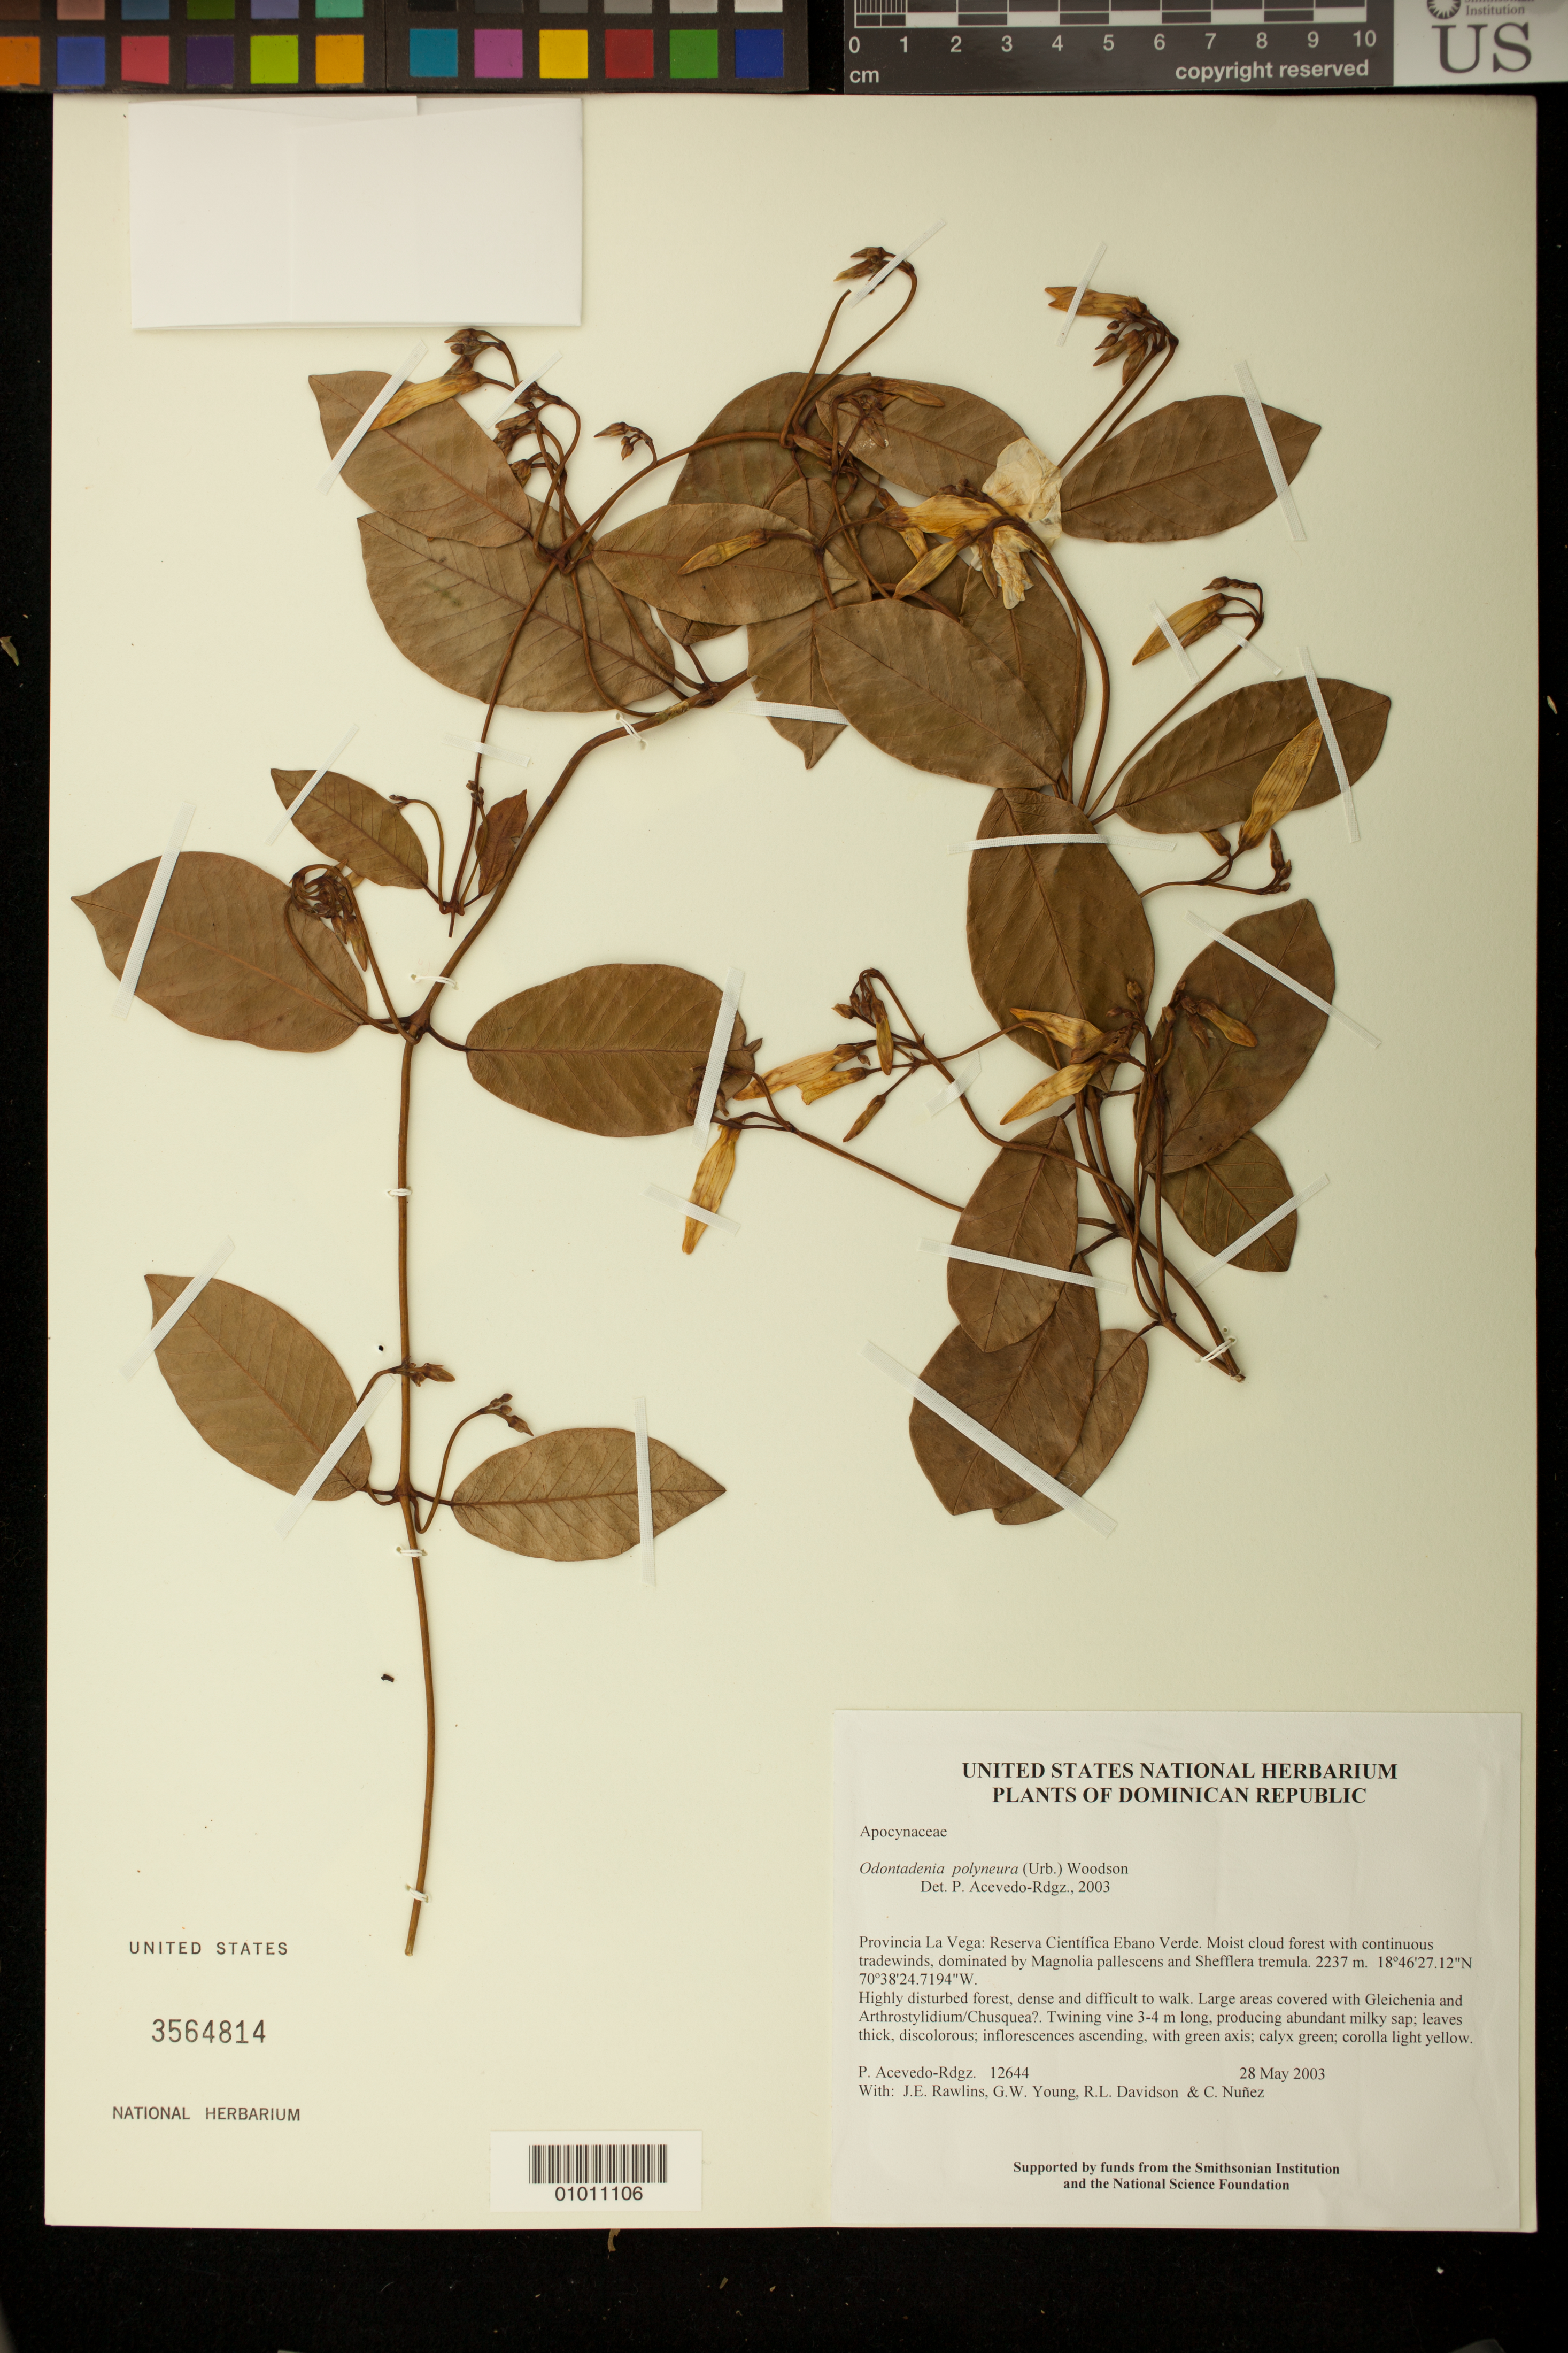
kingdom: Plantae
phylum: Tracheophyta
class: Magnoliopsida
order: Gentianales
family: Apocynaceae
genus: Odontadenia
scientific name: Odontadenia polyneura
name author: (Urb.) Woodson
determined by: Acevedo-Rodríguez, P., (BOT), Smithsonian Institution - National Museum of Natural History (UNITED STATES)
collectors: P. Acevedo-Rodr., J. Rawlins, G. Young, R. Davidson & C. Nunez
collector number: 12644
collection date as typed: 28 May 2003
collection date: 2003-05-28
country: Dominican Republic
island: Hispaniola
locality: Provincia La Vega: Reserva Científica Ebano Verde. Moist cloud forest with continuous tradewinds, dominated by Magnolia pallescens and Shefflera tremula.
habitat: Highly disturbed forest, dense and difficult to walk. Large areas covered with Gleichenia and Arthrostylidium/Chusquea?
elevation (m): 2237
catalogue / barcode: US 3564814